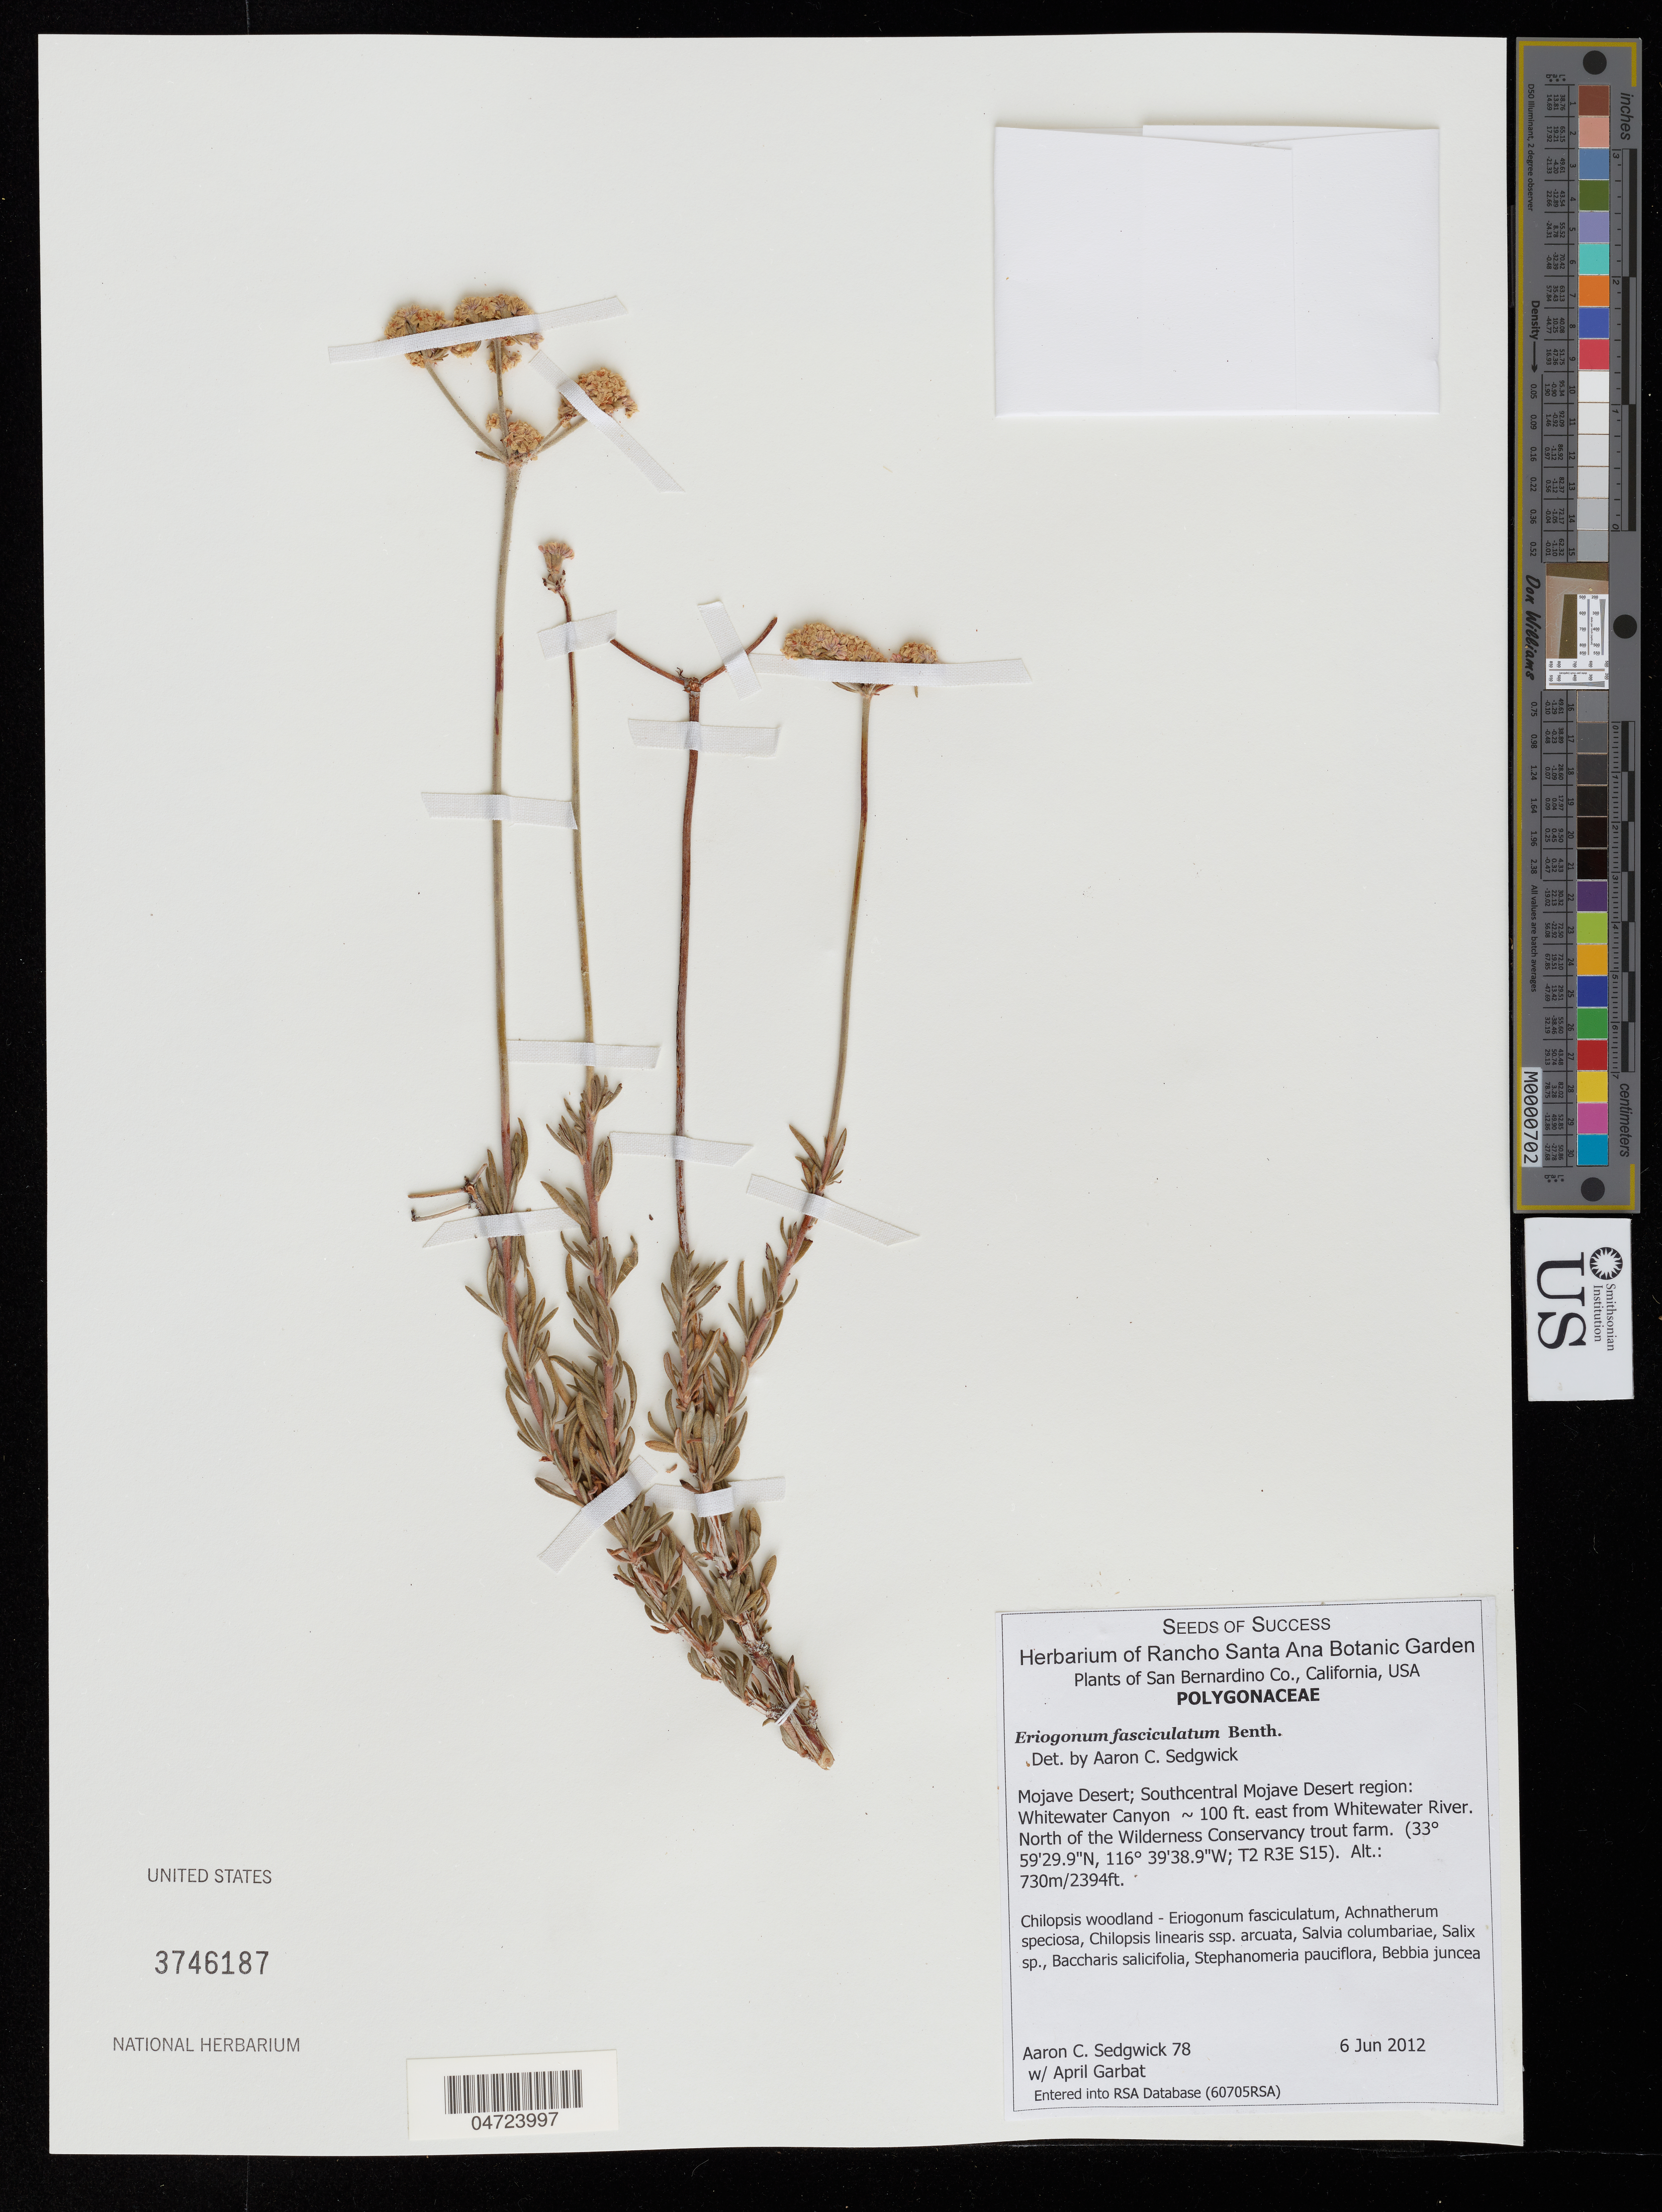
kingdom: Plantae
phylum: Tracheophyta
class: Magnoliopsida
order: Caryophyllales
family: Polygonaceae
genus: Eriogonum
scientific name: Eriogonum fasciculatum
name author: Benth.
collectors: A. Sedgwick & A. Garbat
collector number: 78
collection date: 2012-06-06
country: United States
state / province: California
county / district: San Bernardino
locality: San Bernardino Co. Mojave Desert; Southcentral Mojave Desert region: Whitewater Canyon ~ 100 ft. east from Whitewater River. North of the Wilderness Conservancy trout farm. (T2 R3E S15).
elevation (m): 730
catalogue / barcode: US 3746187